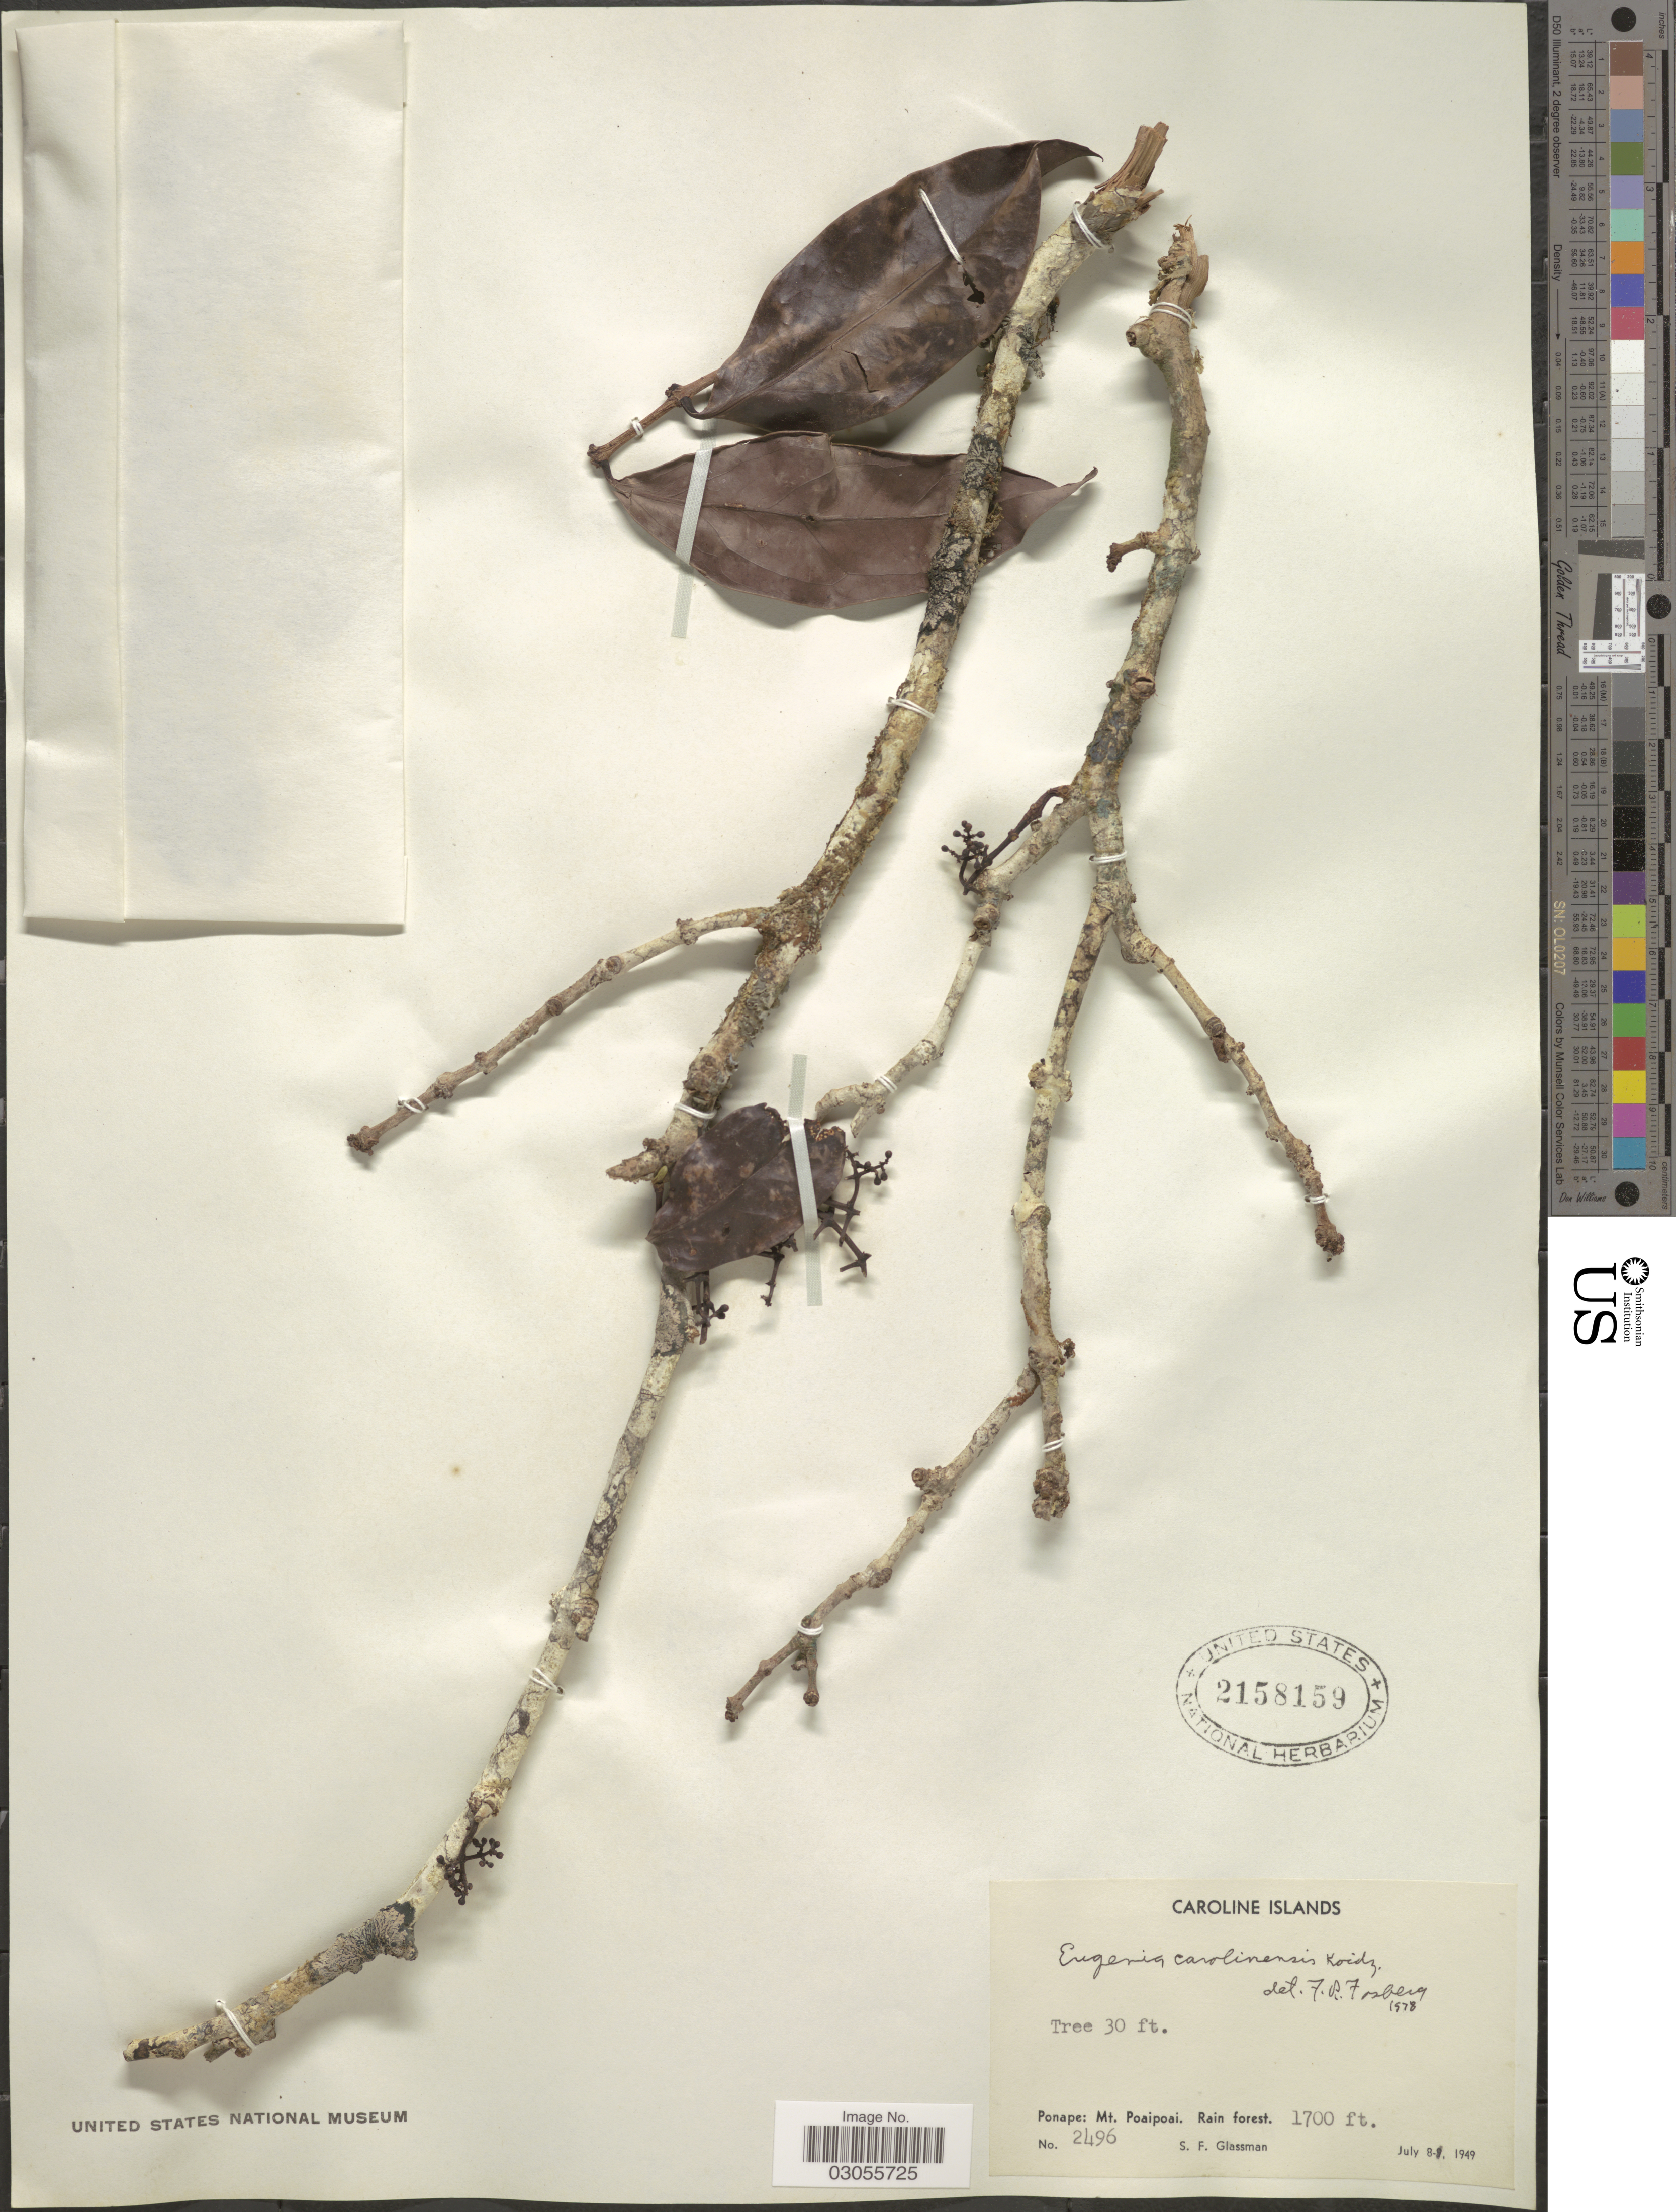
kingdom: Plantae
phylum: Tracheophyta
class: Magnoliopsida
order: Myrtales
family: Myrtaceae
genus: Syzygium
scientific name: Syzygium carolinense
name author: (Koidz.) Hosok.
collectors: S. F. Glassman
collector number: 2496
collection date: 1949-07-08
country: Micronesia, Federated States of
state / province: Pohnpei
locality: Caroline Islands. Ponape: Mt. Poaipoai.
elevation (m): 518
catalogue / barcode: US 2158159